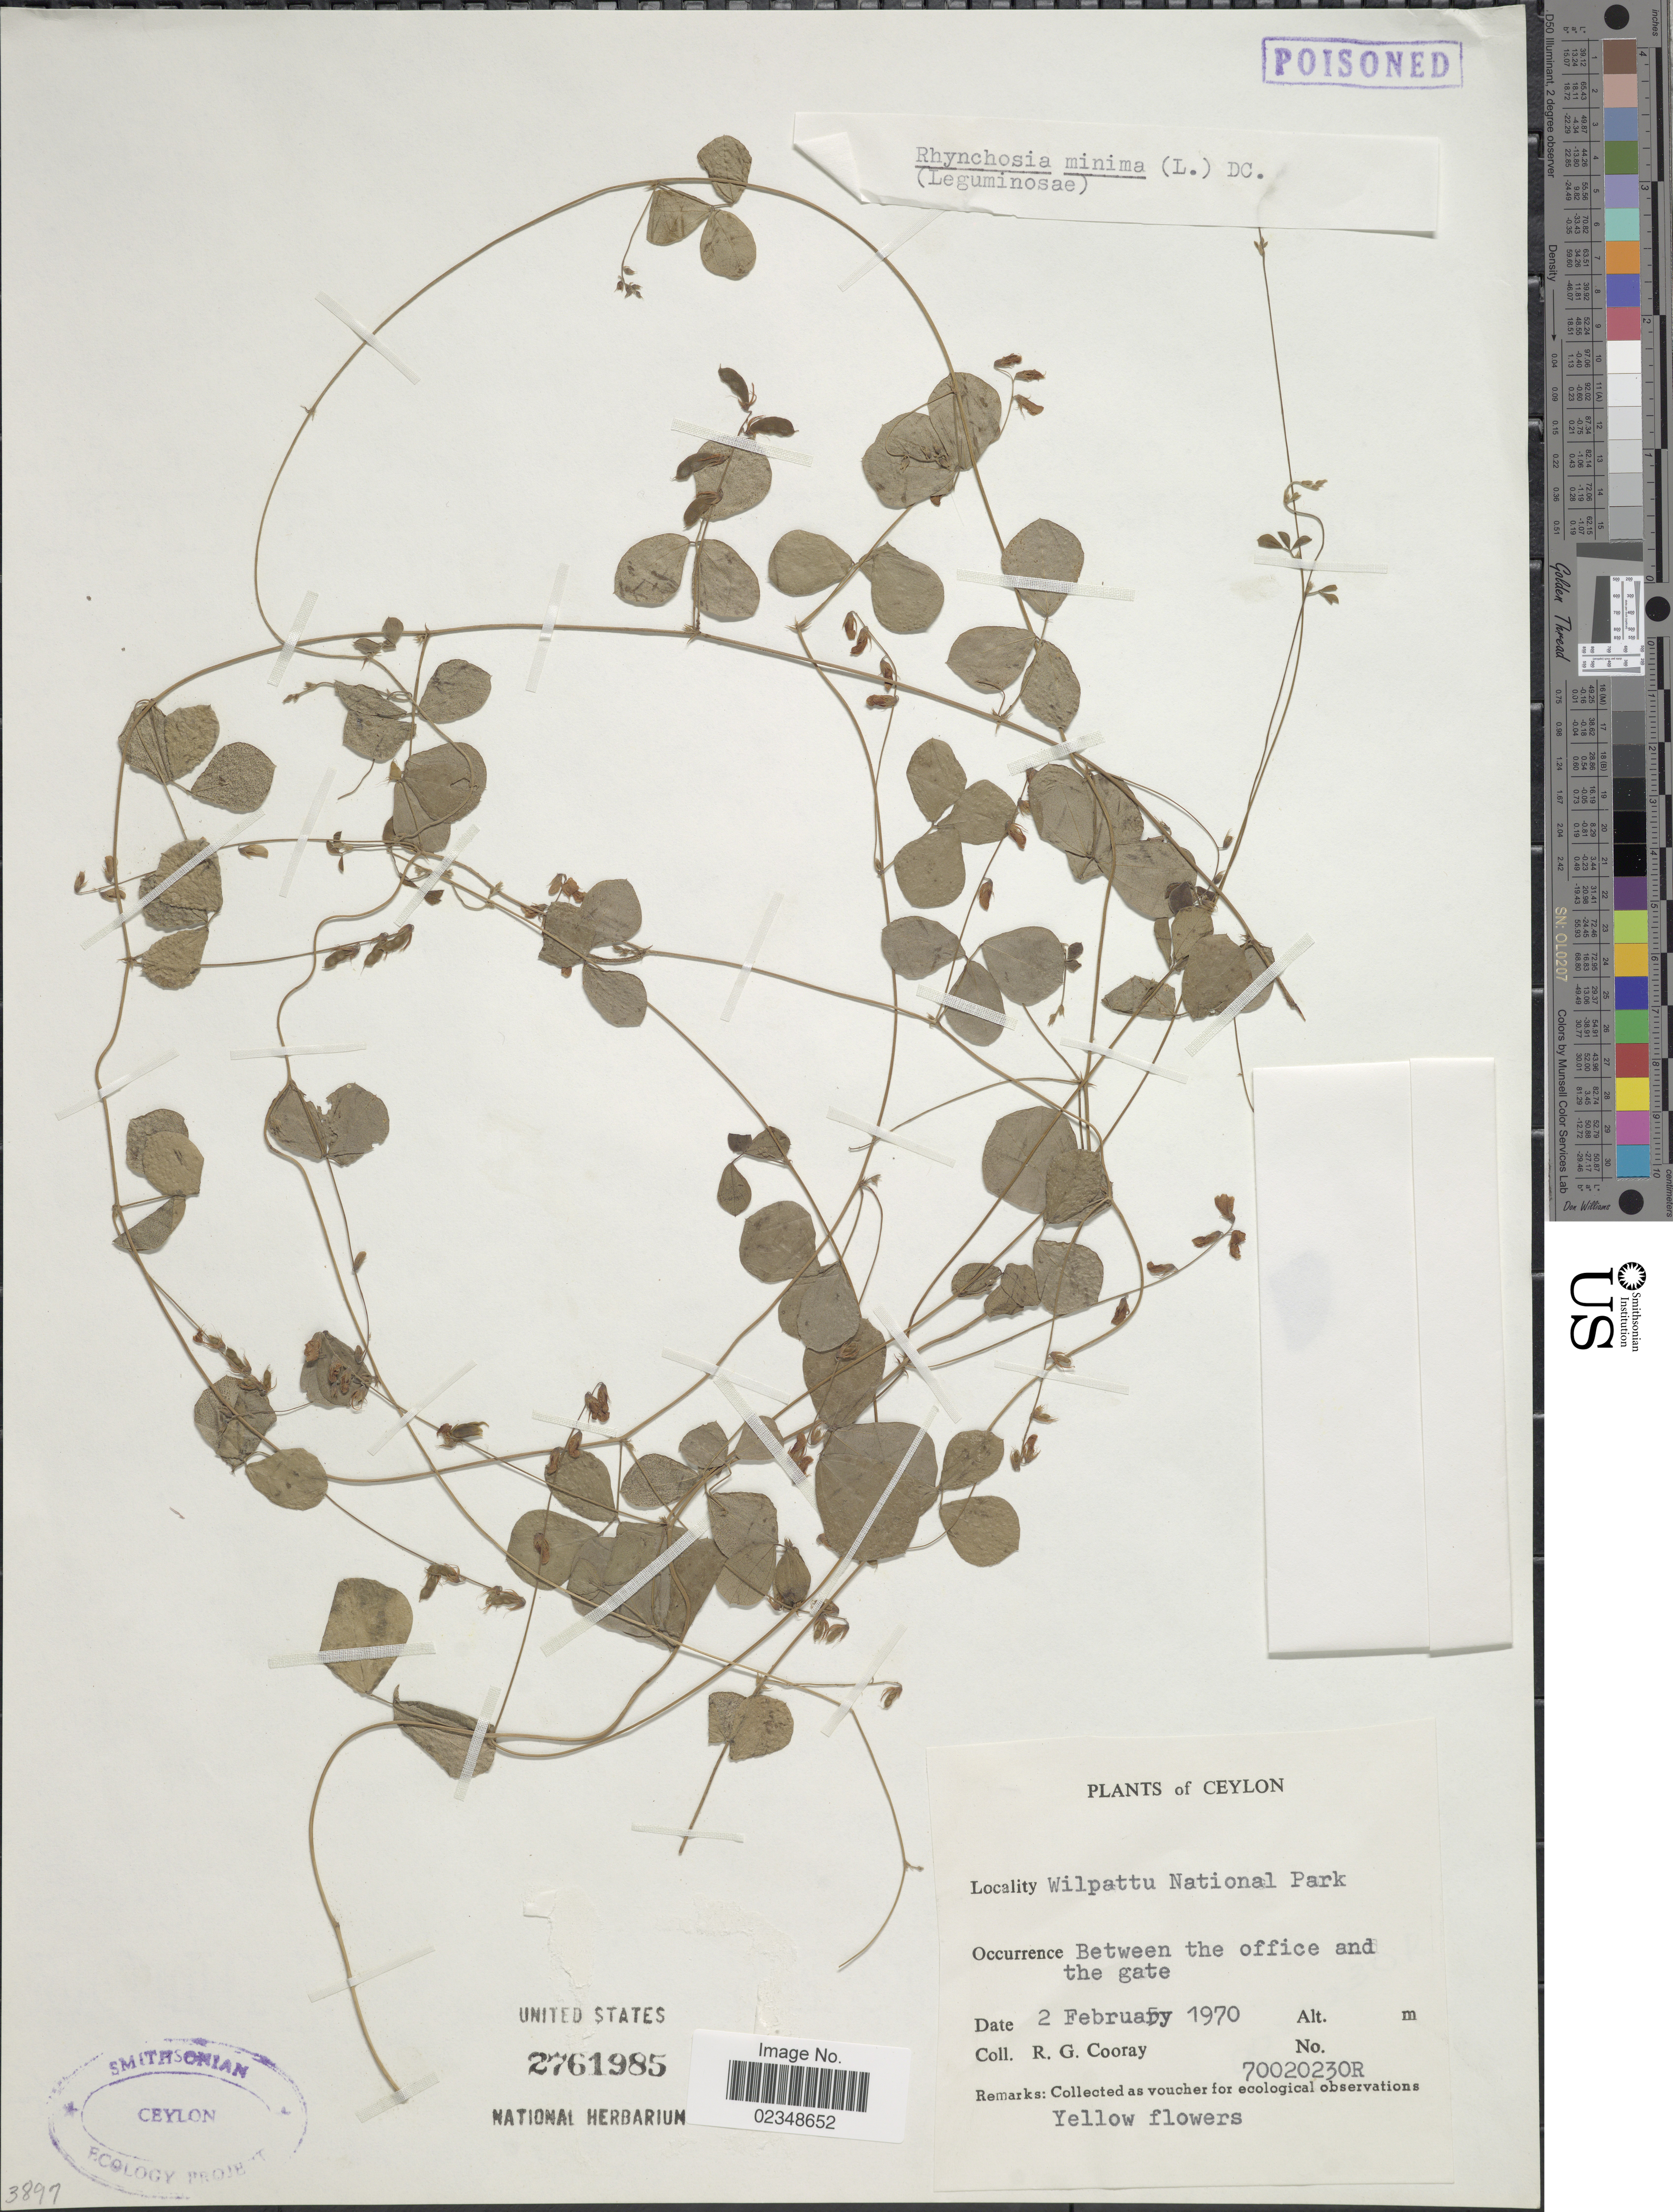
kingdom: Plantae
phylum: Tracheophyta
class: Magnoliopsida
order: Fabales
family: Fabaceae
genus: Rhynchosia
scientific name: Rhynchosia minima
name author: (L.) DC.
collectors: R. Cooray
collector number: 70020230R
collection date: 1970-02-02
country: Sri Lanka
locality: Ceylon, Wilpattu National Park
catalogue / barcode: US 2761985